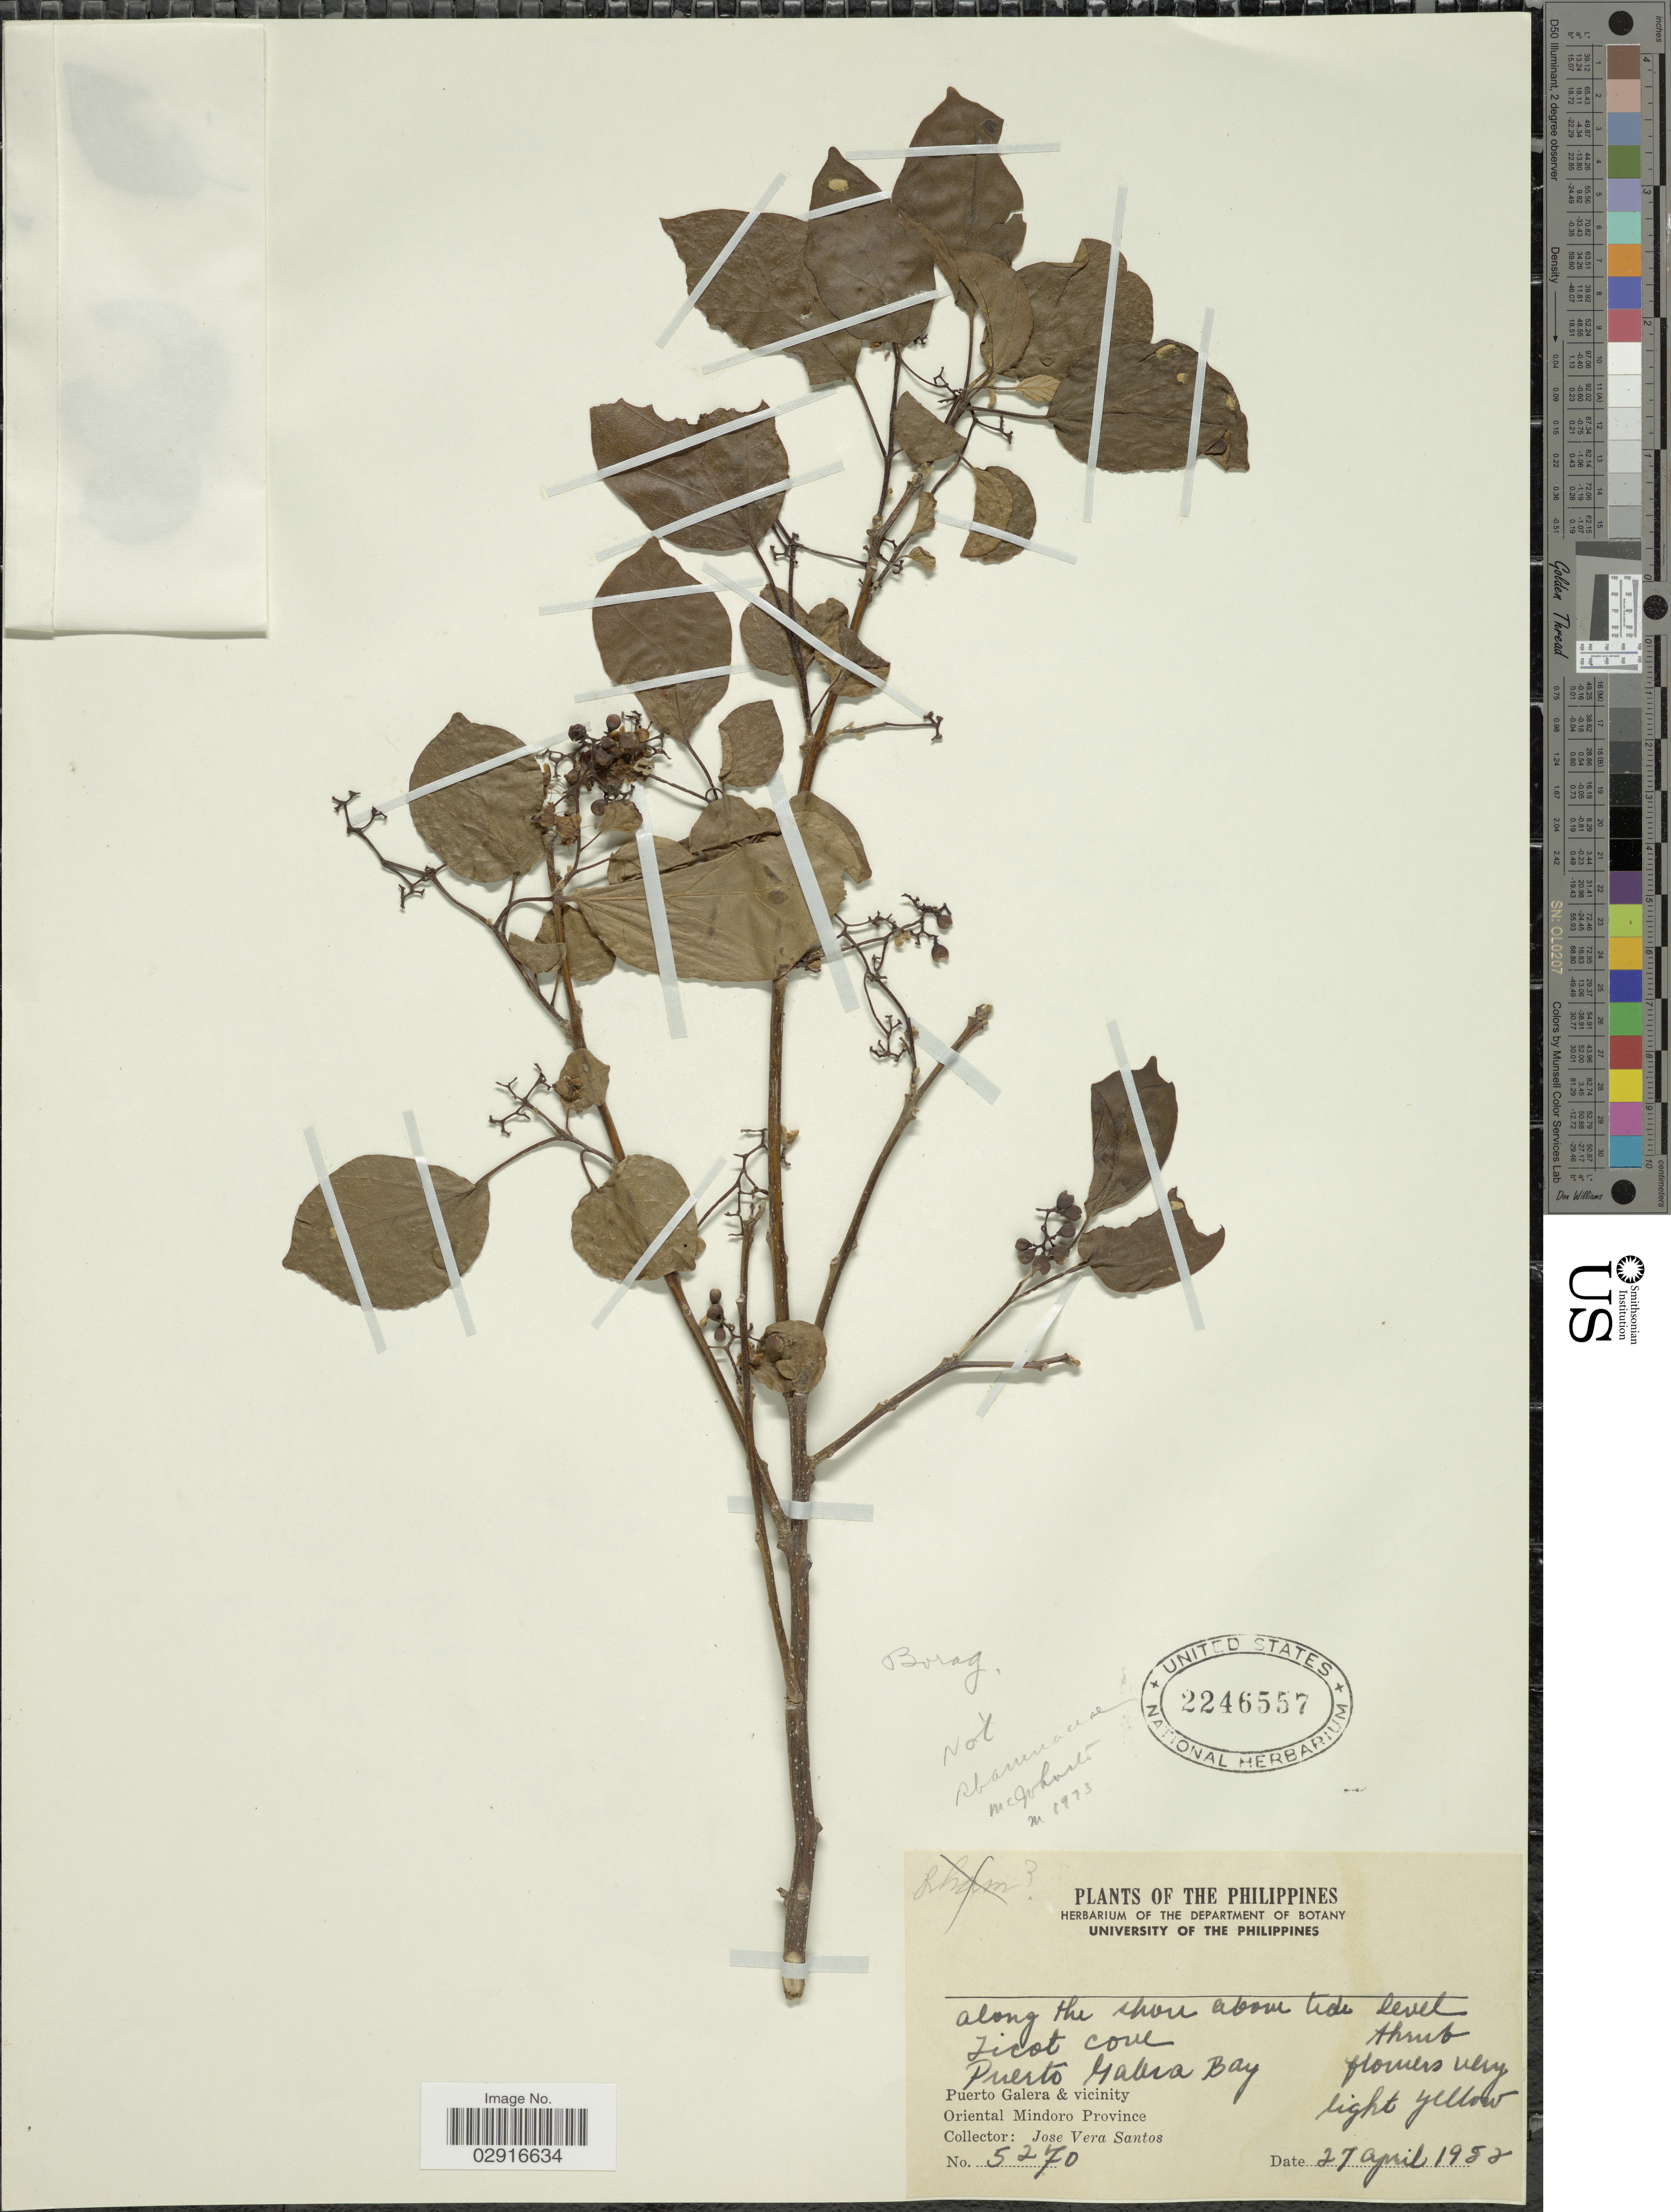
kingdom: Plantae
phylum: Tracheophyta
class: Magnoliopsida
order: Boraginales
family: Boraginaceae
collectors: J. Santos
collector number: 5270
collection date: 1952-04-27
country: Philippines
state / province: Mimaropa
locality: Jicot Cove. Puerto Galera Bay. Puerto Galea & vicinity. Oriental Mindoro Province.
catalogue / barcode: US 2246557